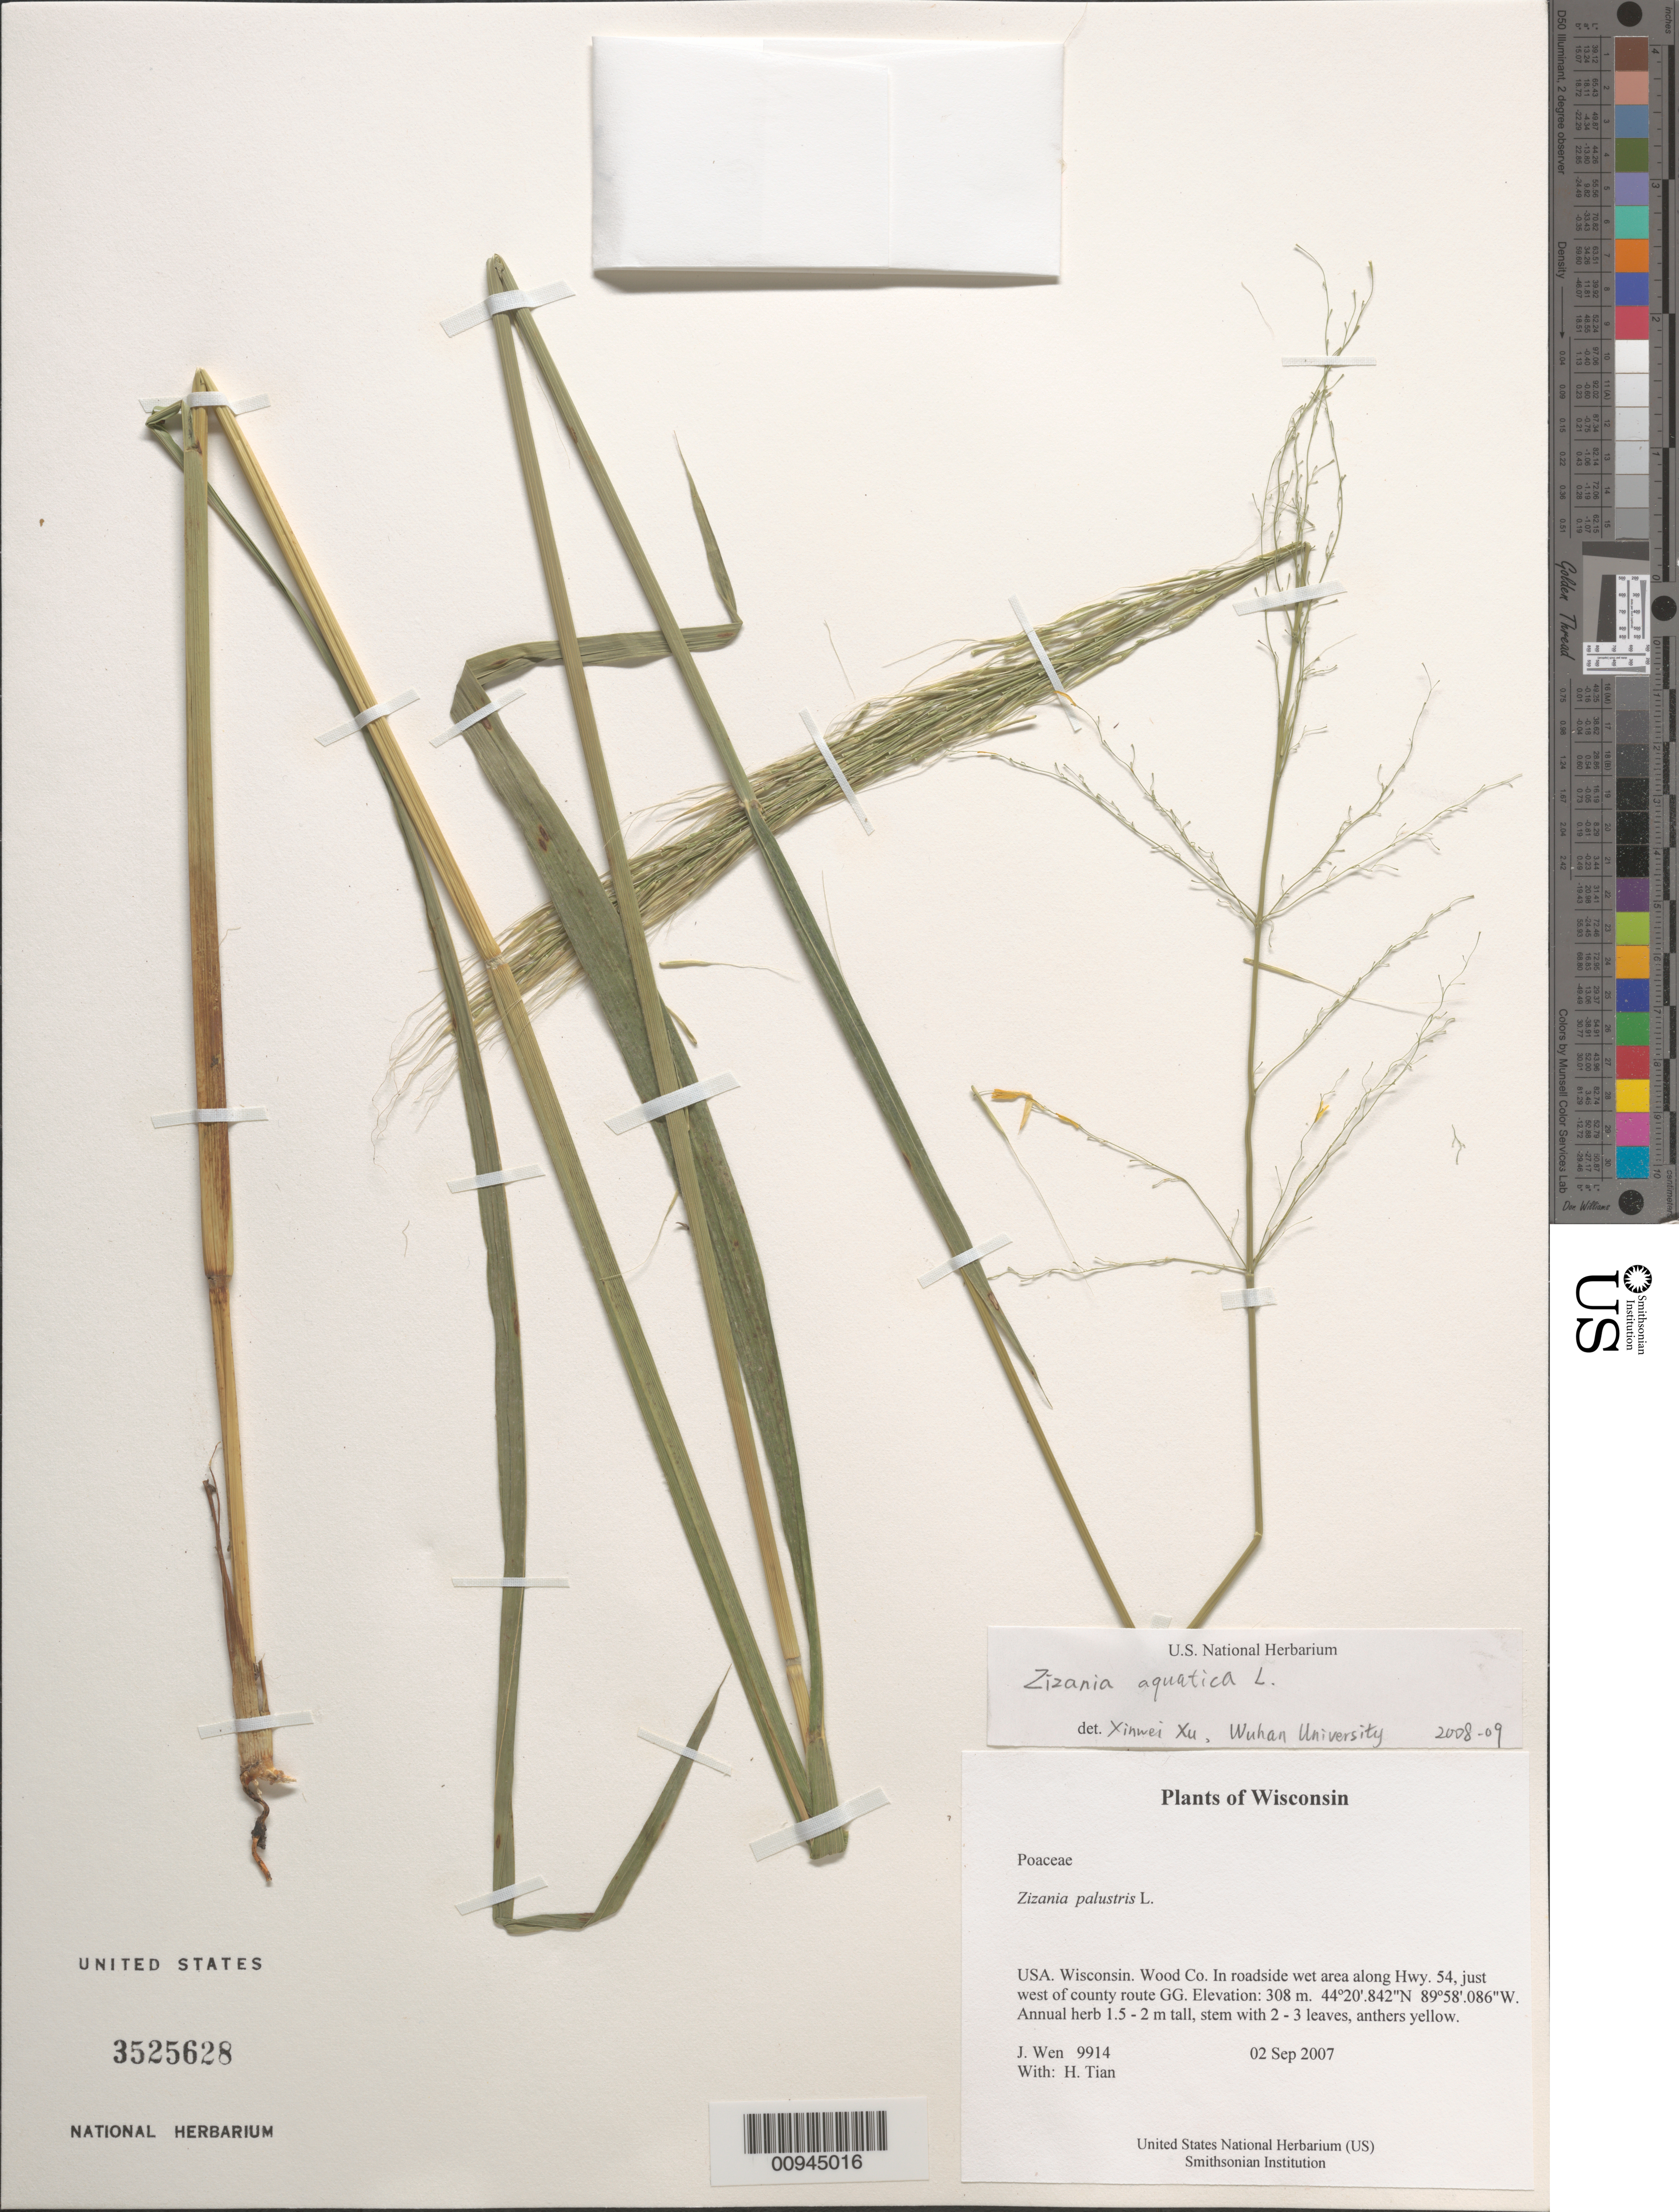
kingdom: Plantae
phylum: Tracheophyta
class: Liliopsida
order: Poales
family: Poaceae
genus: Zizania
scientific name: Zizania palustris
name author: L.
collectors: J. Wen & H. Tian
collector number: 9914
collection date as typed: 02 Sep 2007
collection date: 2007-09-02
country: United States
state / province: Wisconsin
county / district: Wood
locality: In roadside wet area along Hwy. 54, just west of county route GG.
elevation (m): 308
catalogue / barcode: US 3525628